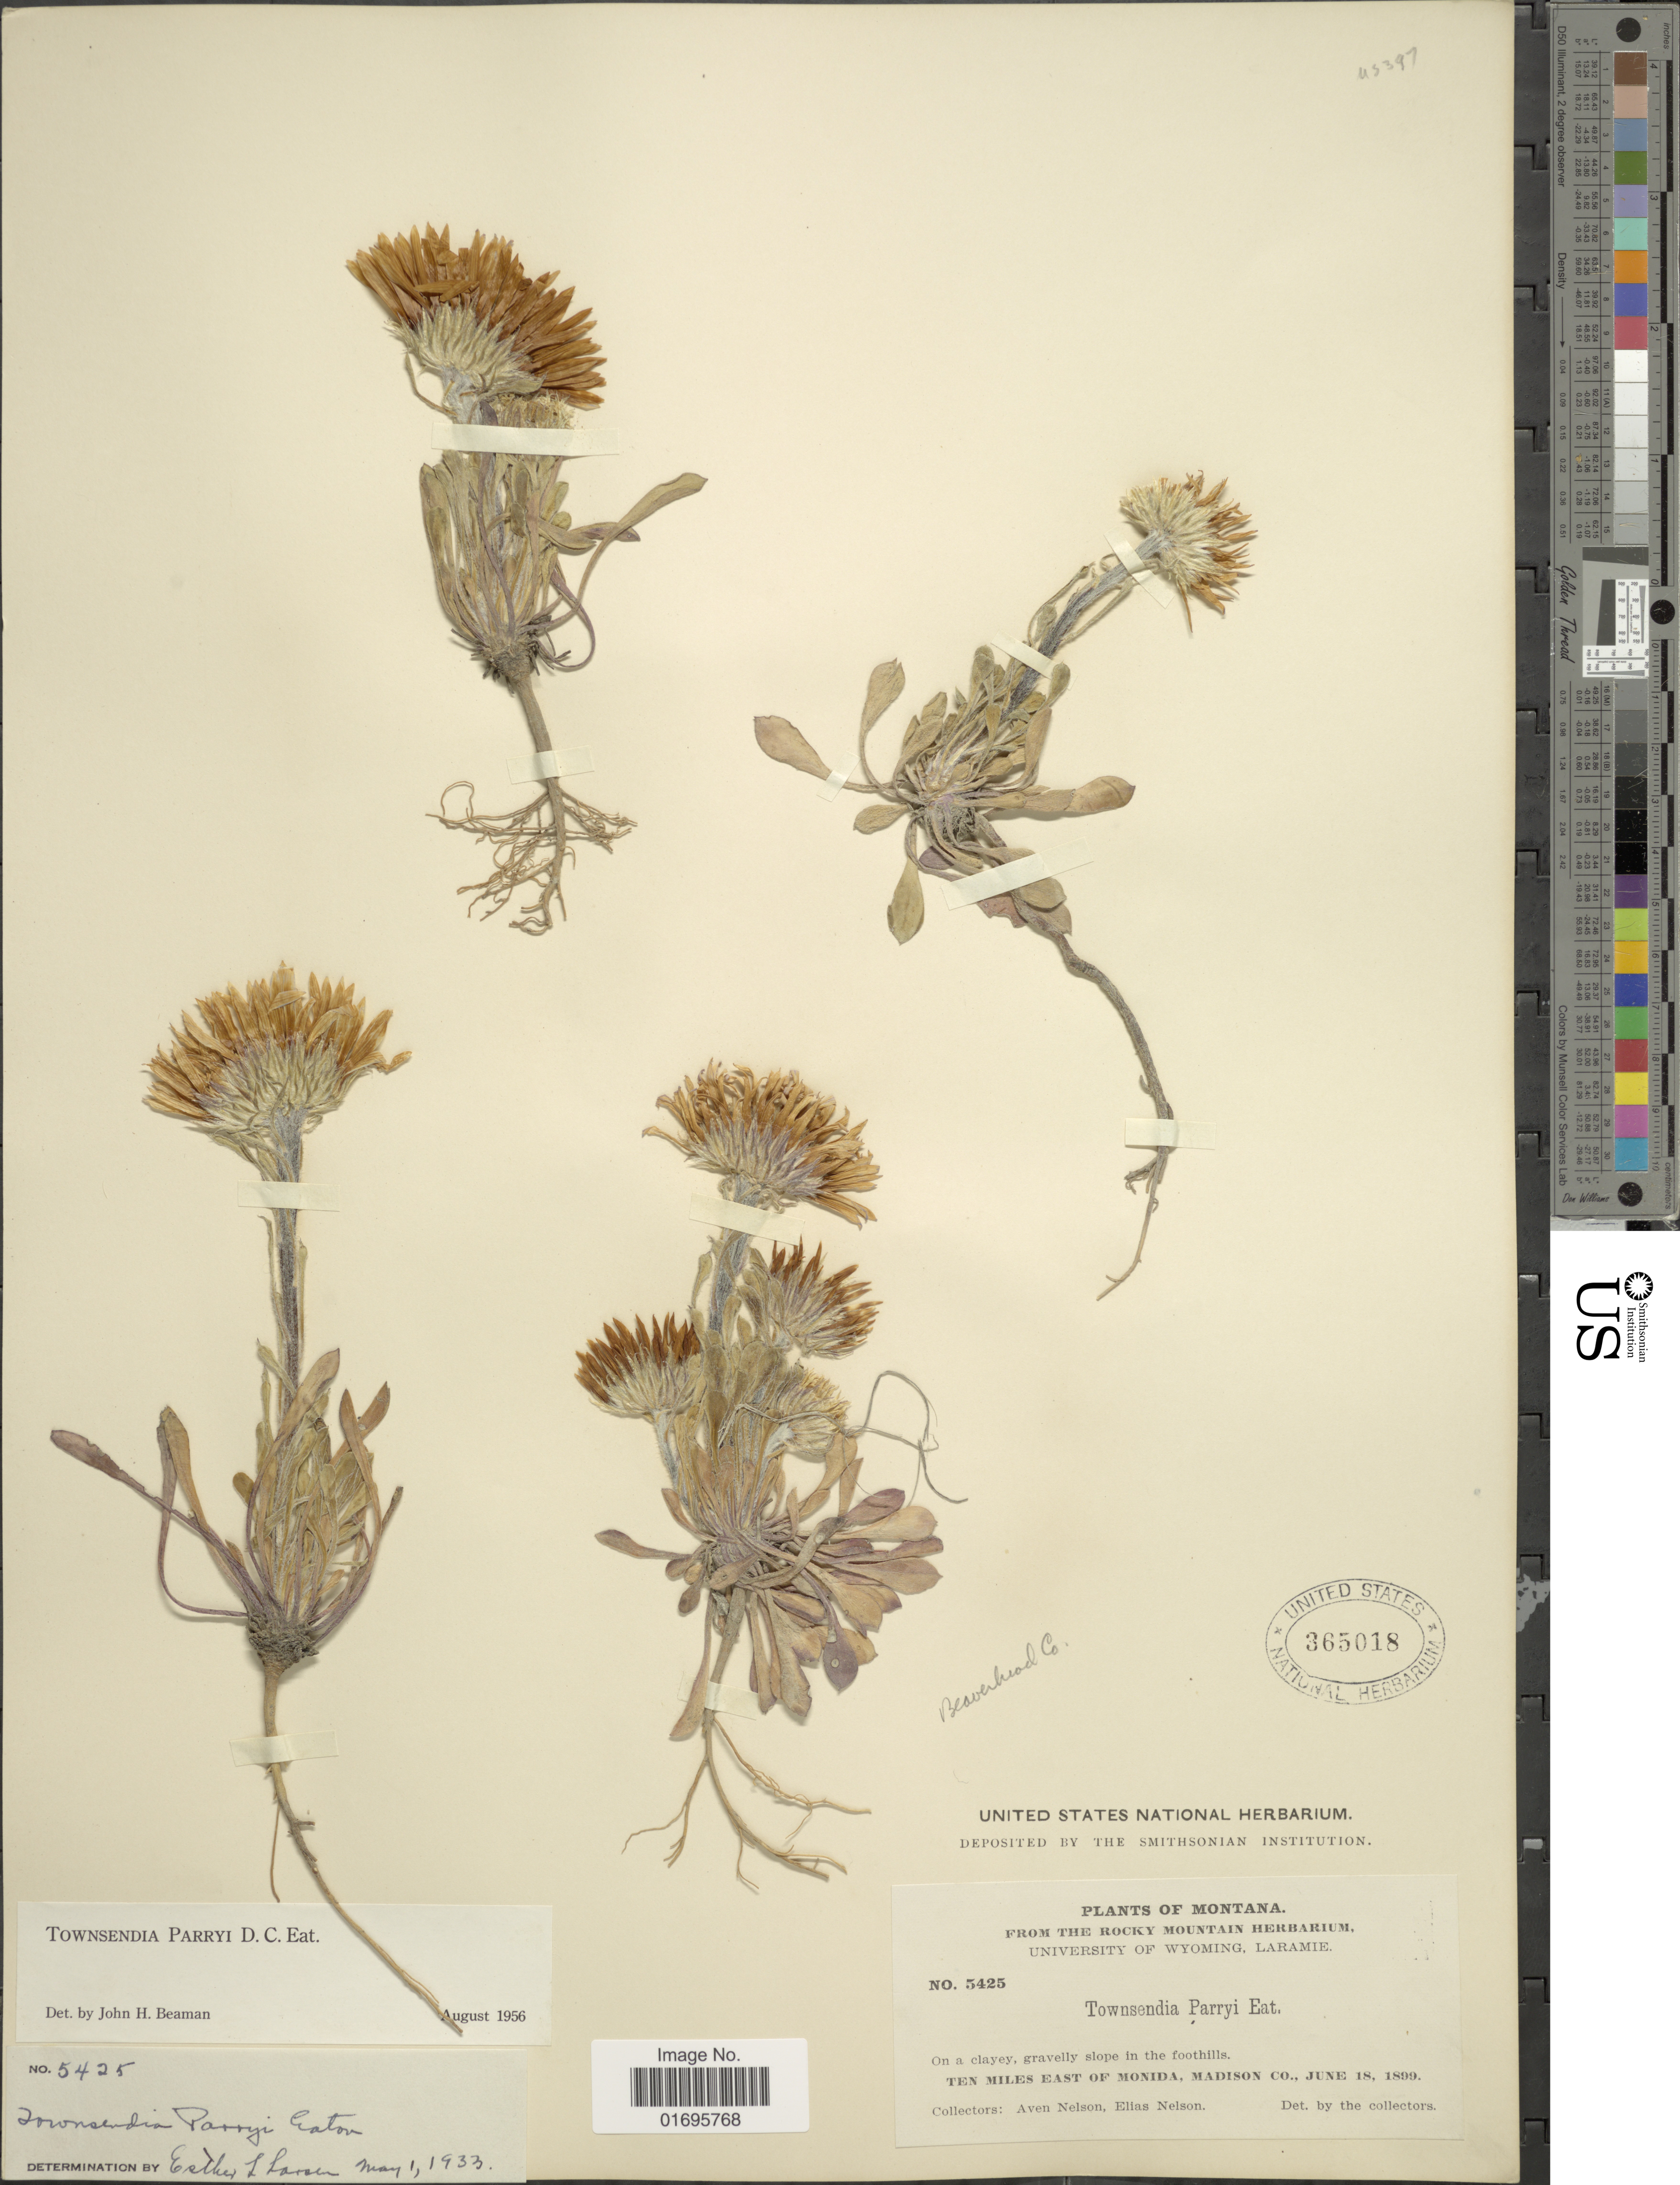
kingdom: Plantae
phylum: Tracheophyta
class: Magnoliopsida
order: Asterales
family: Asteraceae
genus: Townsendia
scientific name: Townsendia parryi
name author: D.C. Eaton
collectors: A. Nelson & E. Nelson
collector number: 5425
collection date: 1899-06-18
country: United States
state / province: Montana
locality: On a clayey, gravelly slope in the foothills. Ten miles east of Monida, Madison Co.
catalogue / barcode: US 365018